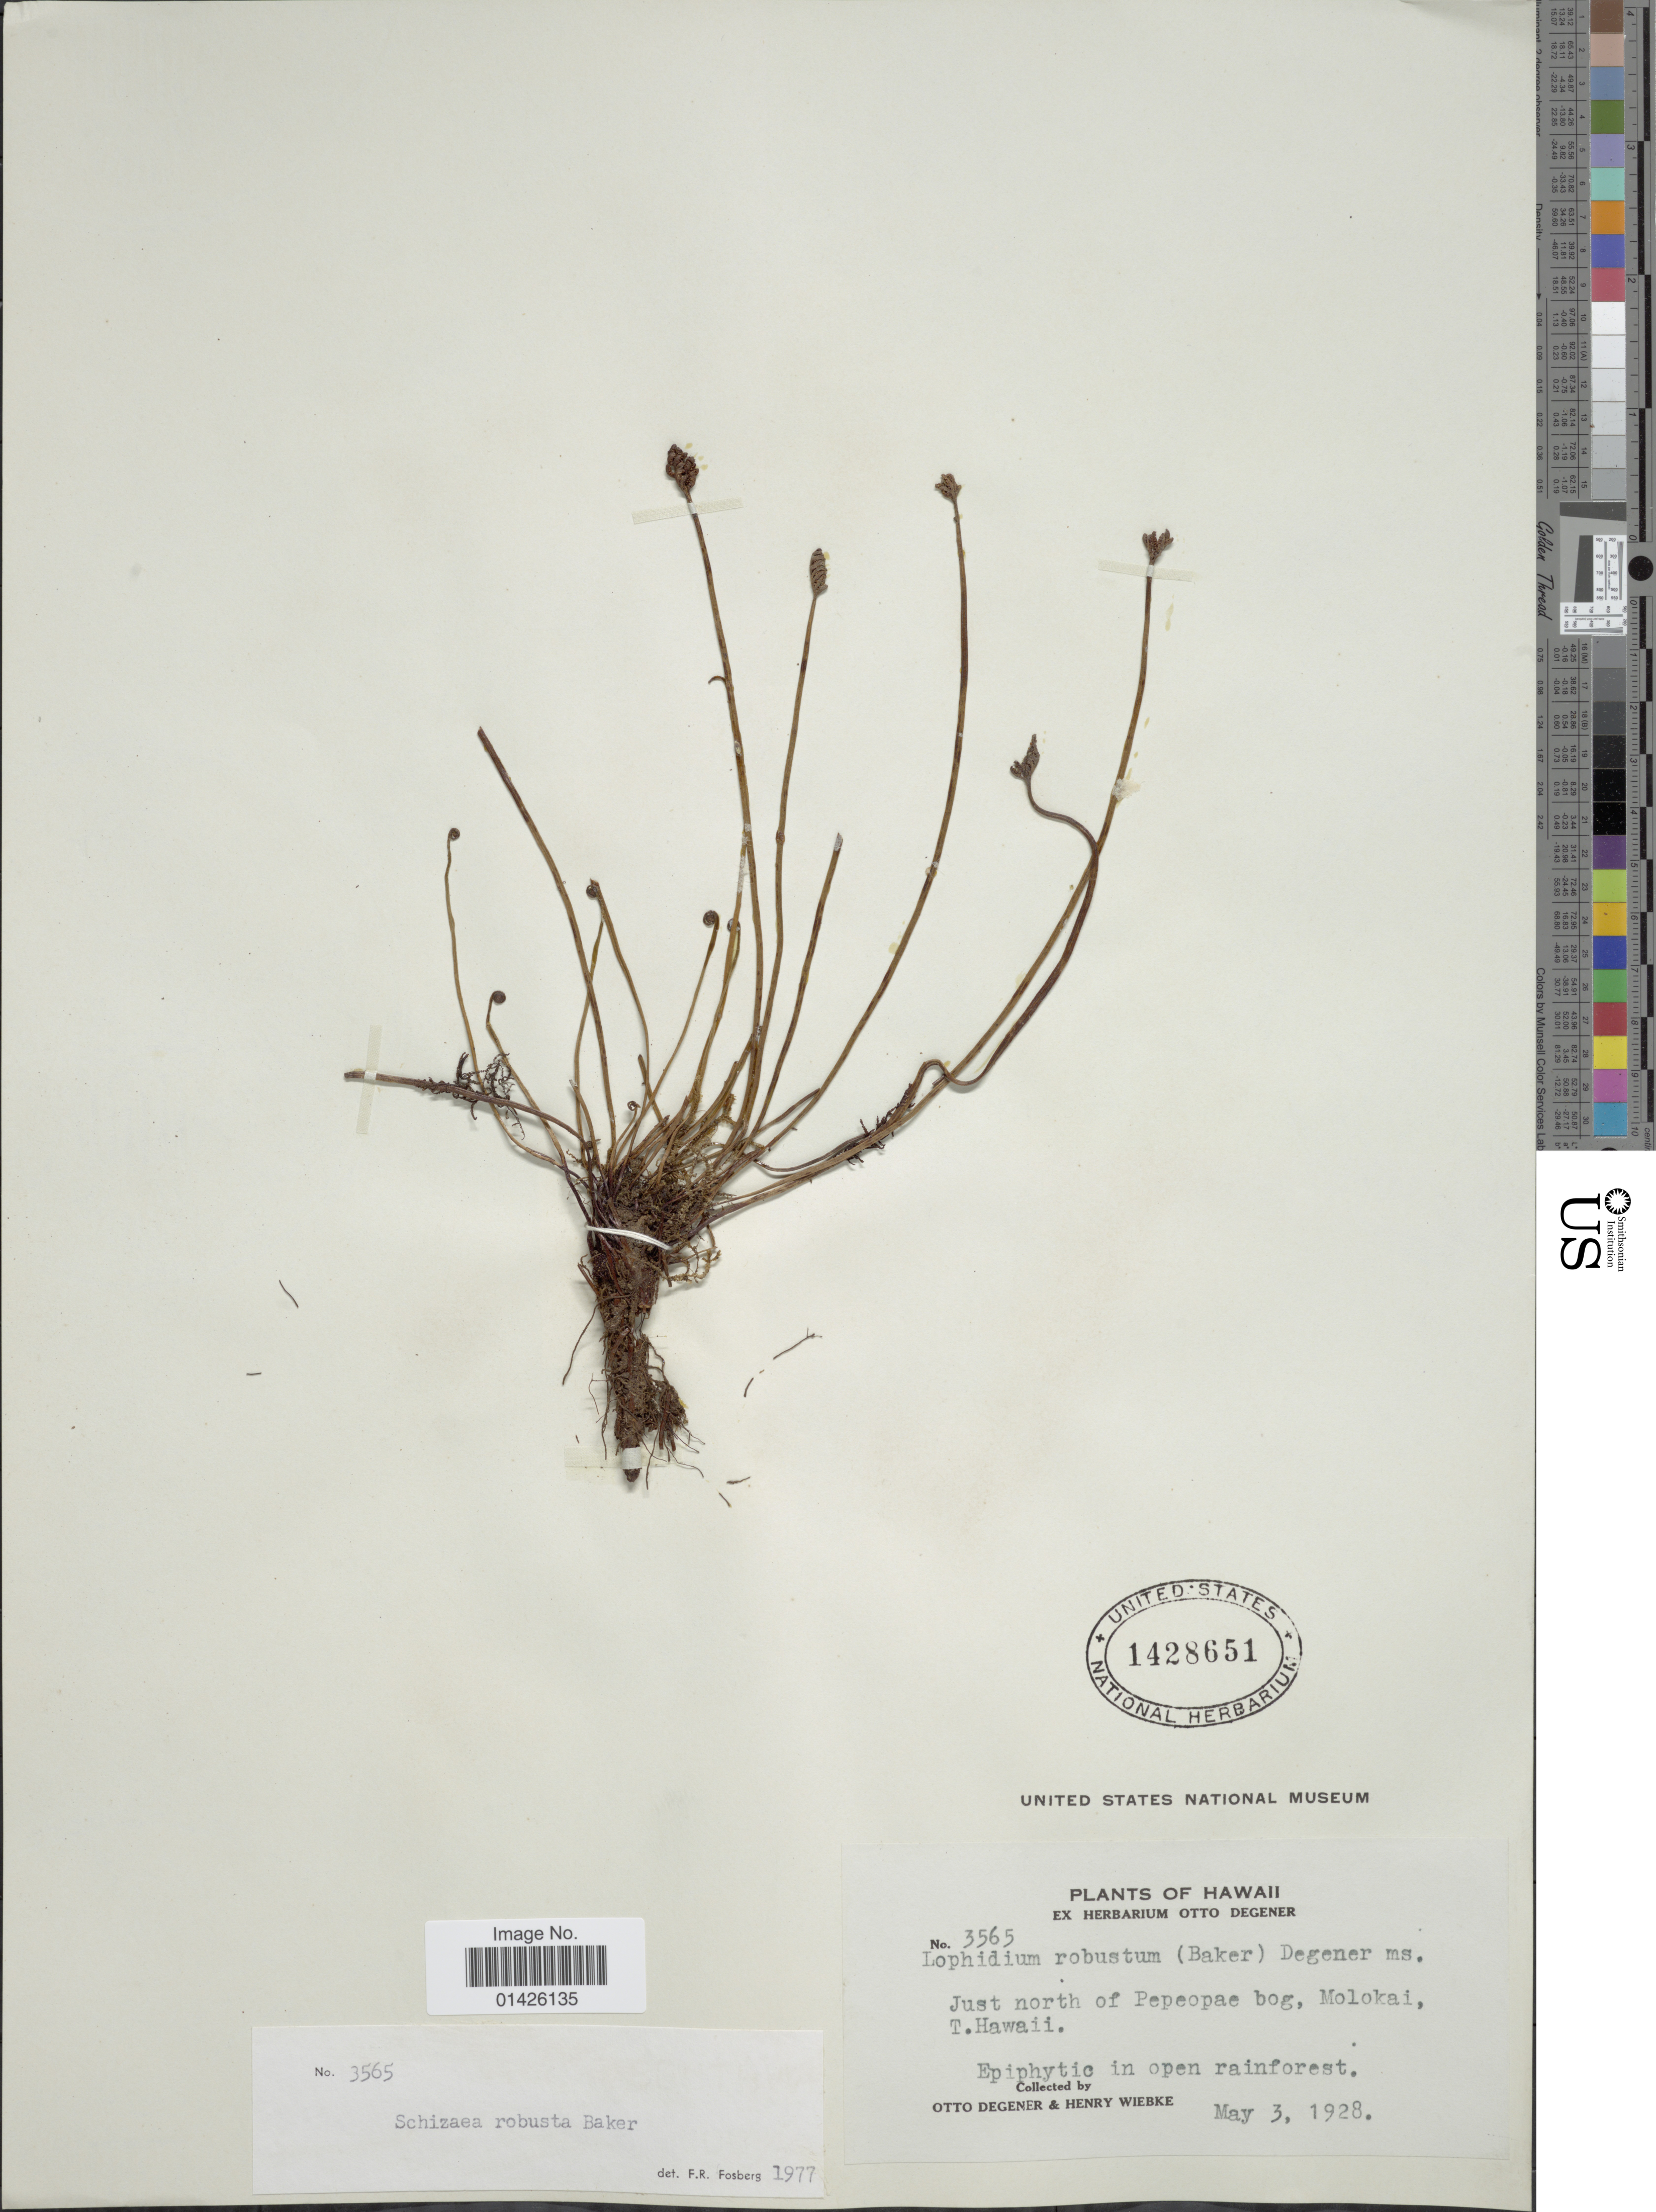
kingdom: Plantae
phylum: Tracheophyta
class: Polypodiopsida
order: Schizaeales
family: Schizaeaceae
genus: Schizaea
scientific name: Schizaea robusta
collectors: O. Degener & H. Wiebke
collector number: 3565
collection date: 1928-05-03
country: United States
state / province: Hawaii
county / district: Maui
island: Moloka'i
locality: Just north of Pepeopae bog, Molokai, T. Hawaii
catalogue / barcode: US 1428651